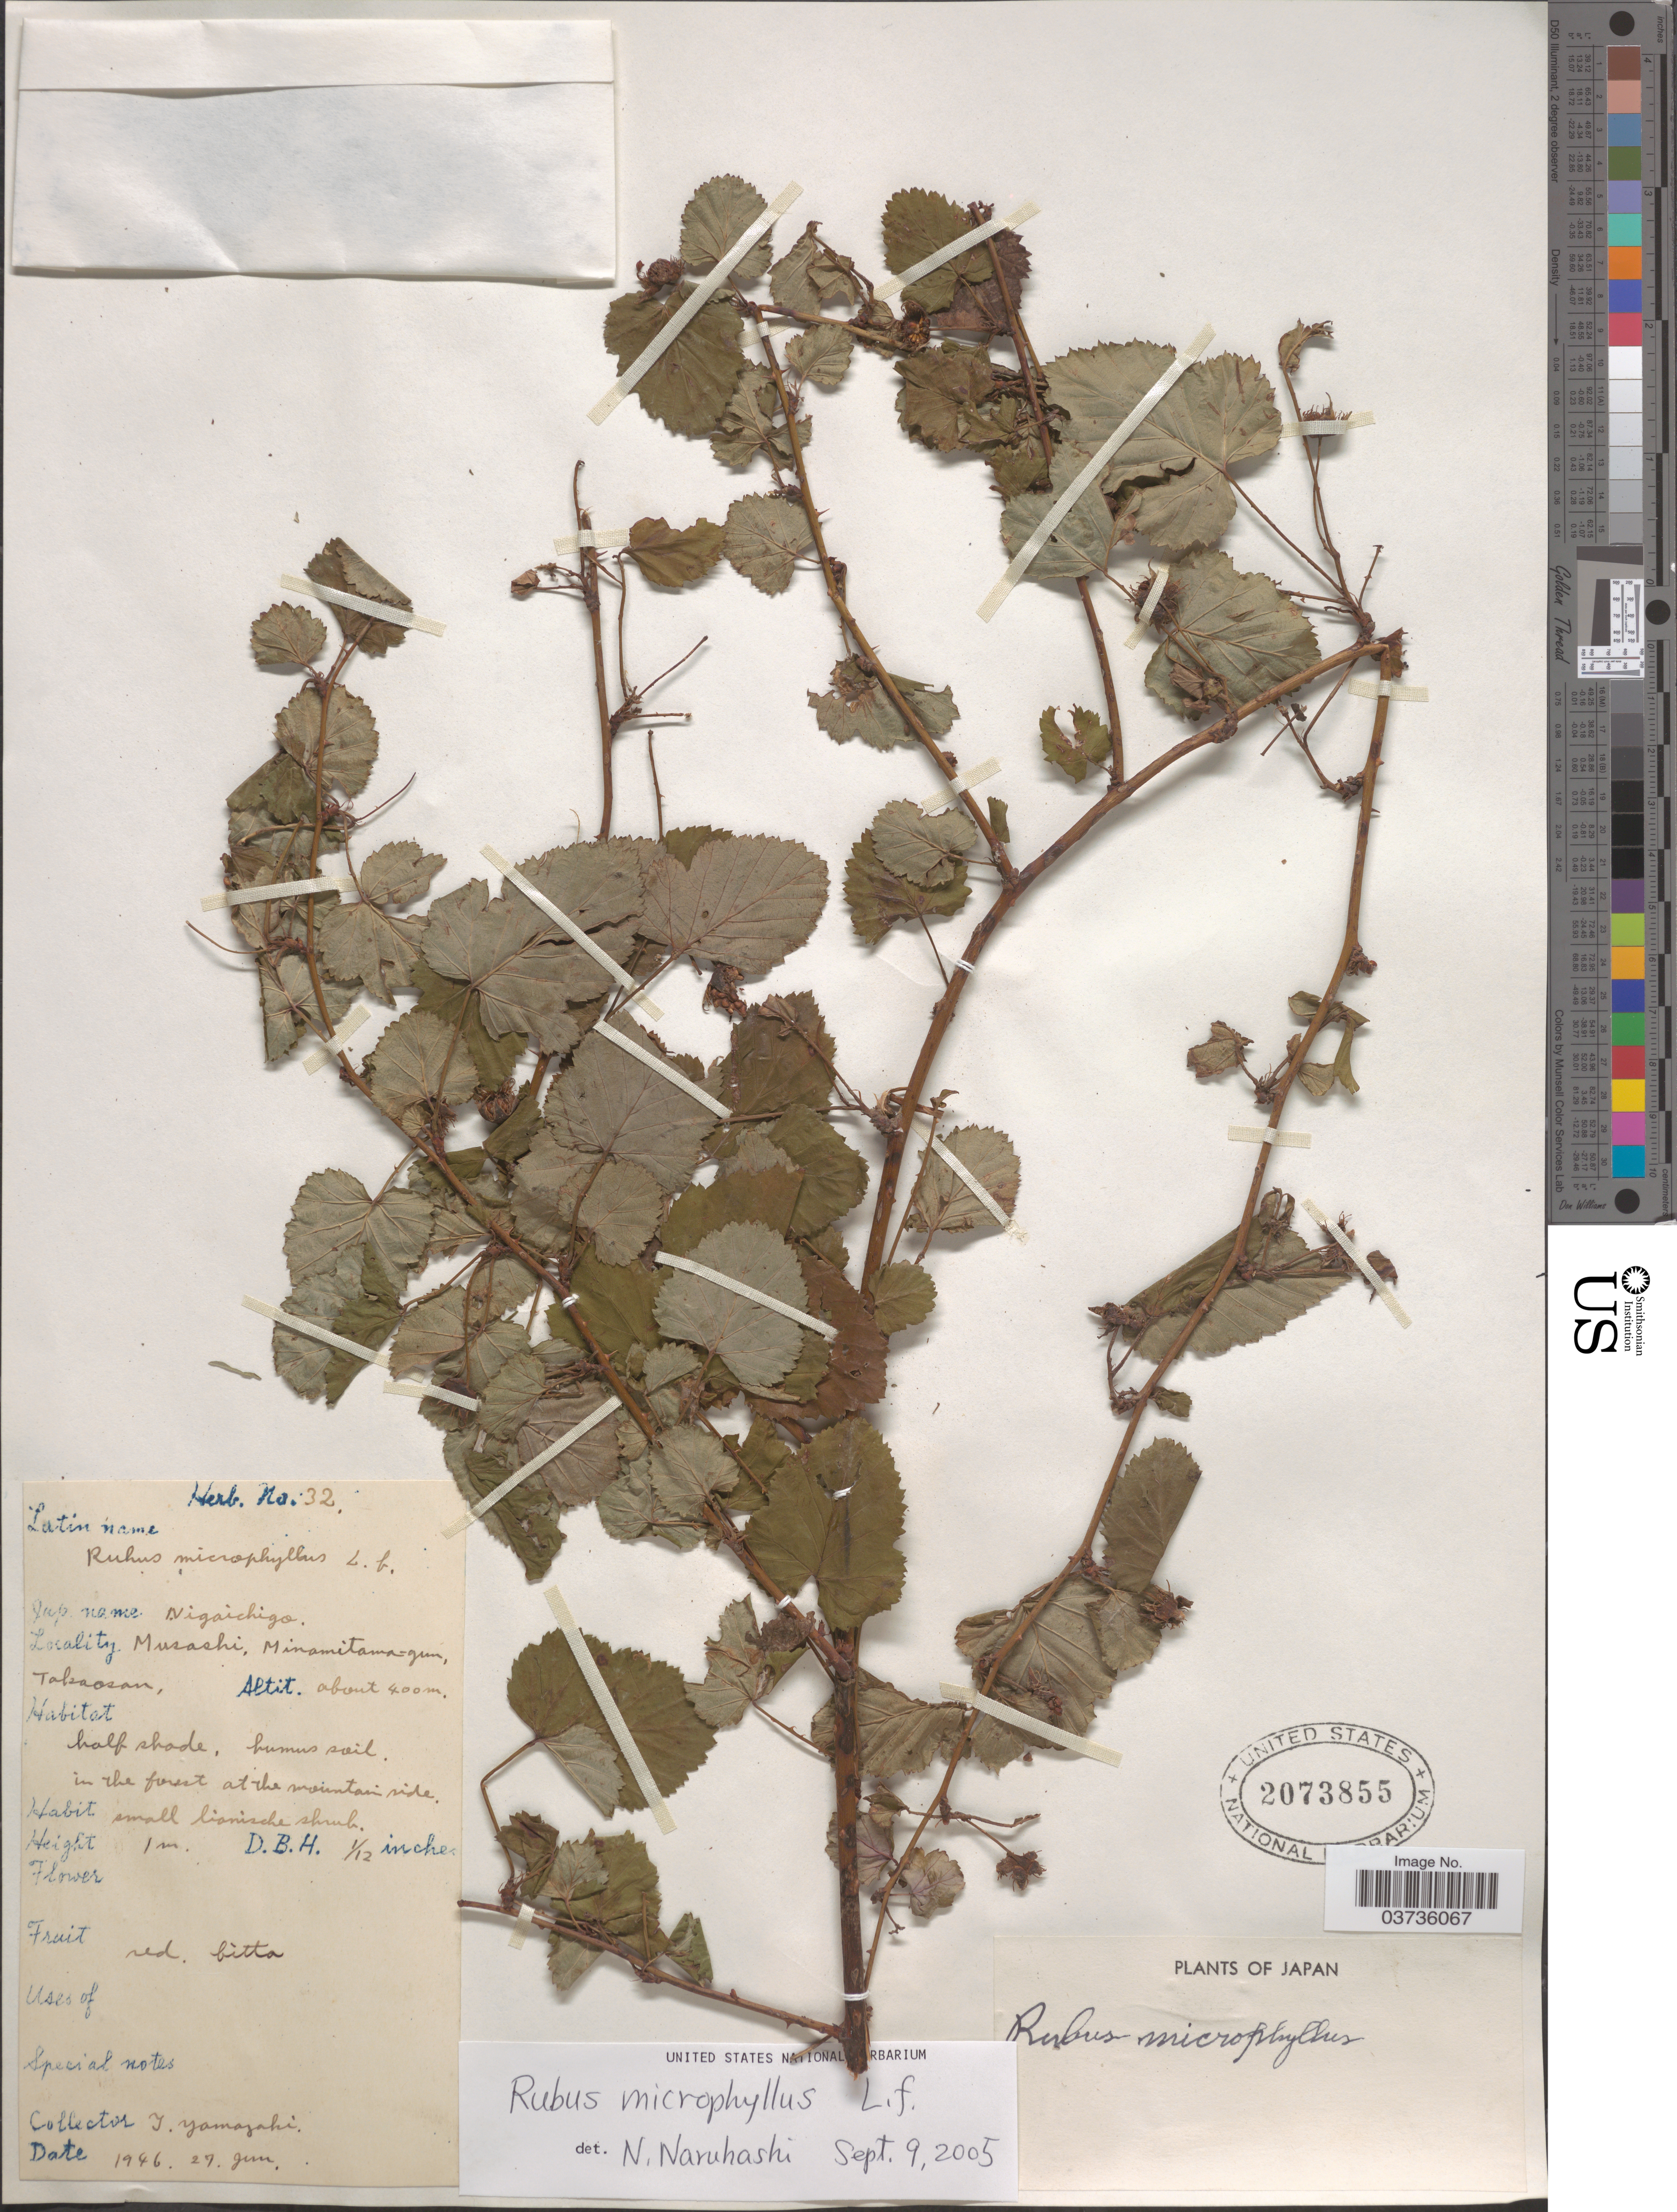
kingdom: Plantae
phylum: Tracheophyta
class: Magnoliopsida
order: Rosales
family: Rosaceae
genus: Rubus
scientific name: Rubus microphyllus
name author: L. f.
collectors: T. Yamazaki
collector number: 32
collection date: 1946-06-27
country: Japan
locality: Musashi, Minamitama-gun, Takaosan.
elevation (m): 400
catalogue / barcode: US 2073855